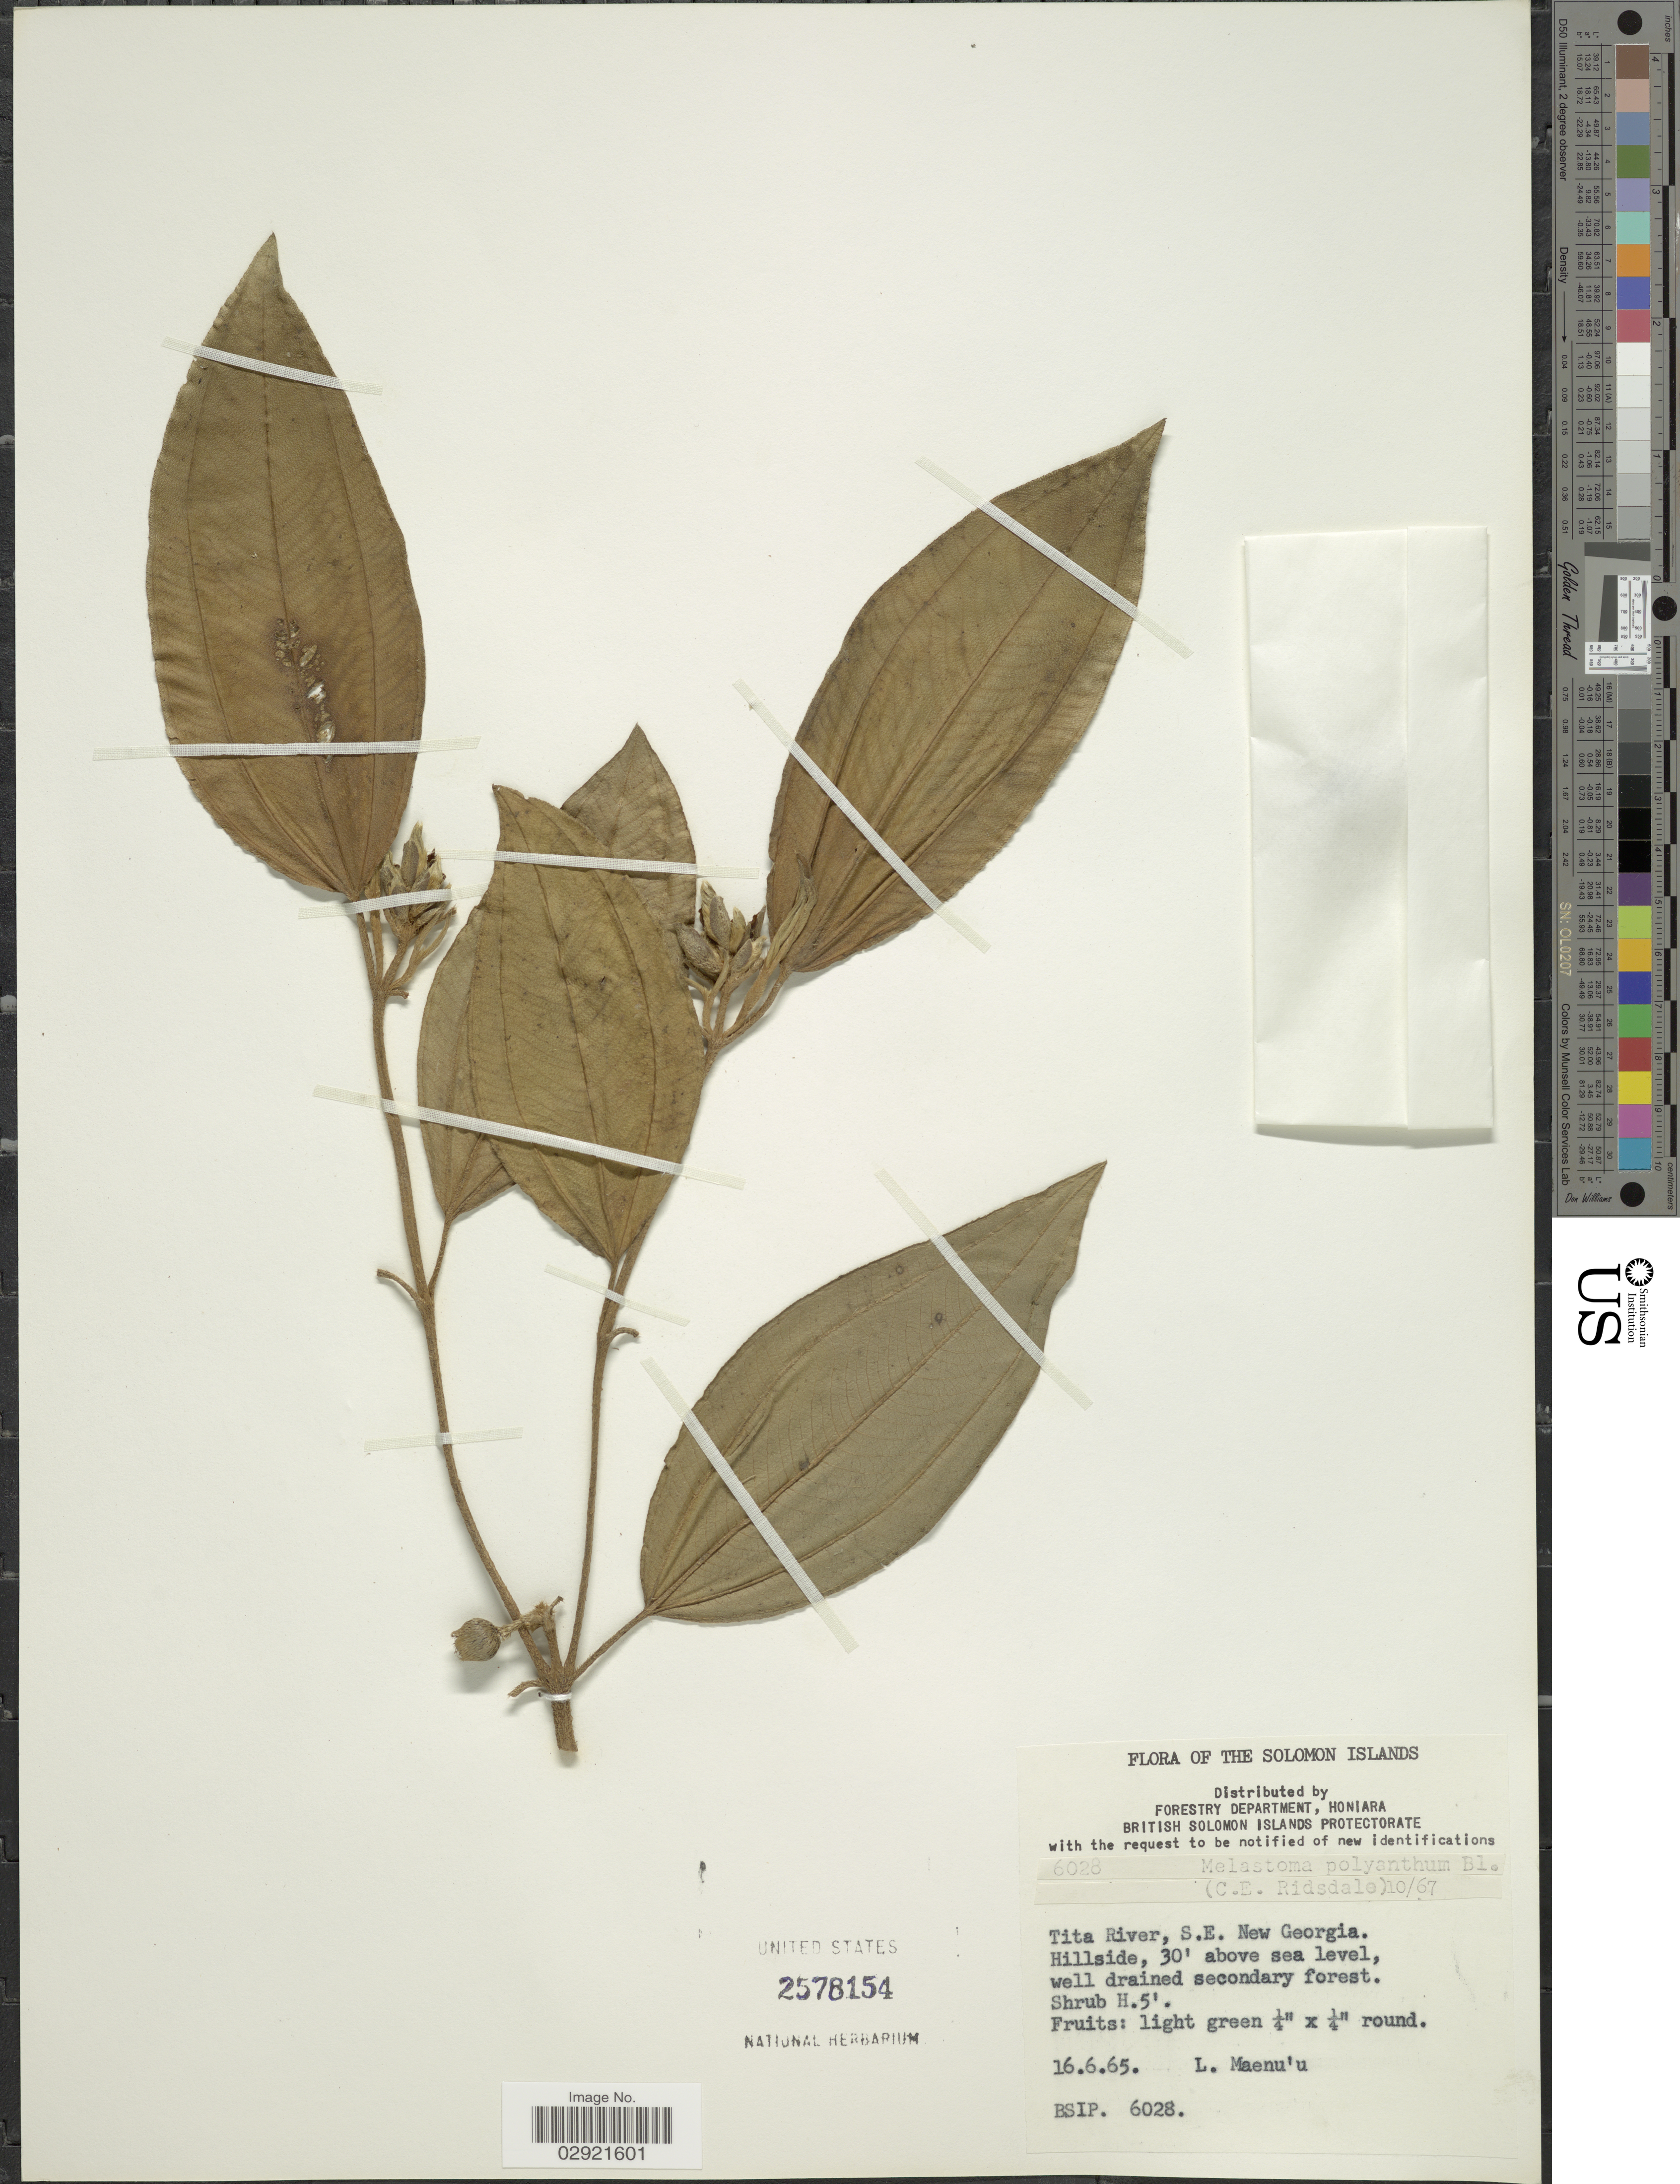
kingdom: Plantae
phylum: Tracheophyta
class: Magnoliopsida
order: Myrtales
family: Melastomataceae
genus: Melastoma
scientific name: Melastoma malabathricum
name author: L.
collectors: L. Maenu'u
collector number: BSIP6028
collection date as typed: Transcribed d/m/y: 16/6/65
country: Solomon Islands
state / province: Solomon Islands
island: New Georgia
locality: Tita River, S.E. New Georgia.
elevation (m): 9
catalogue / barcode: US 2578154